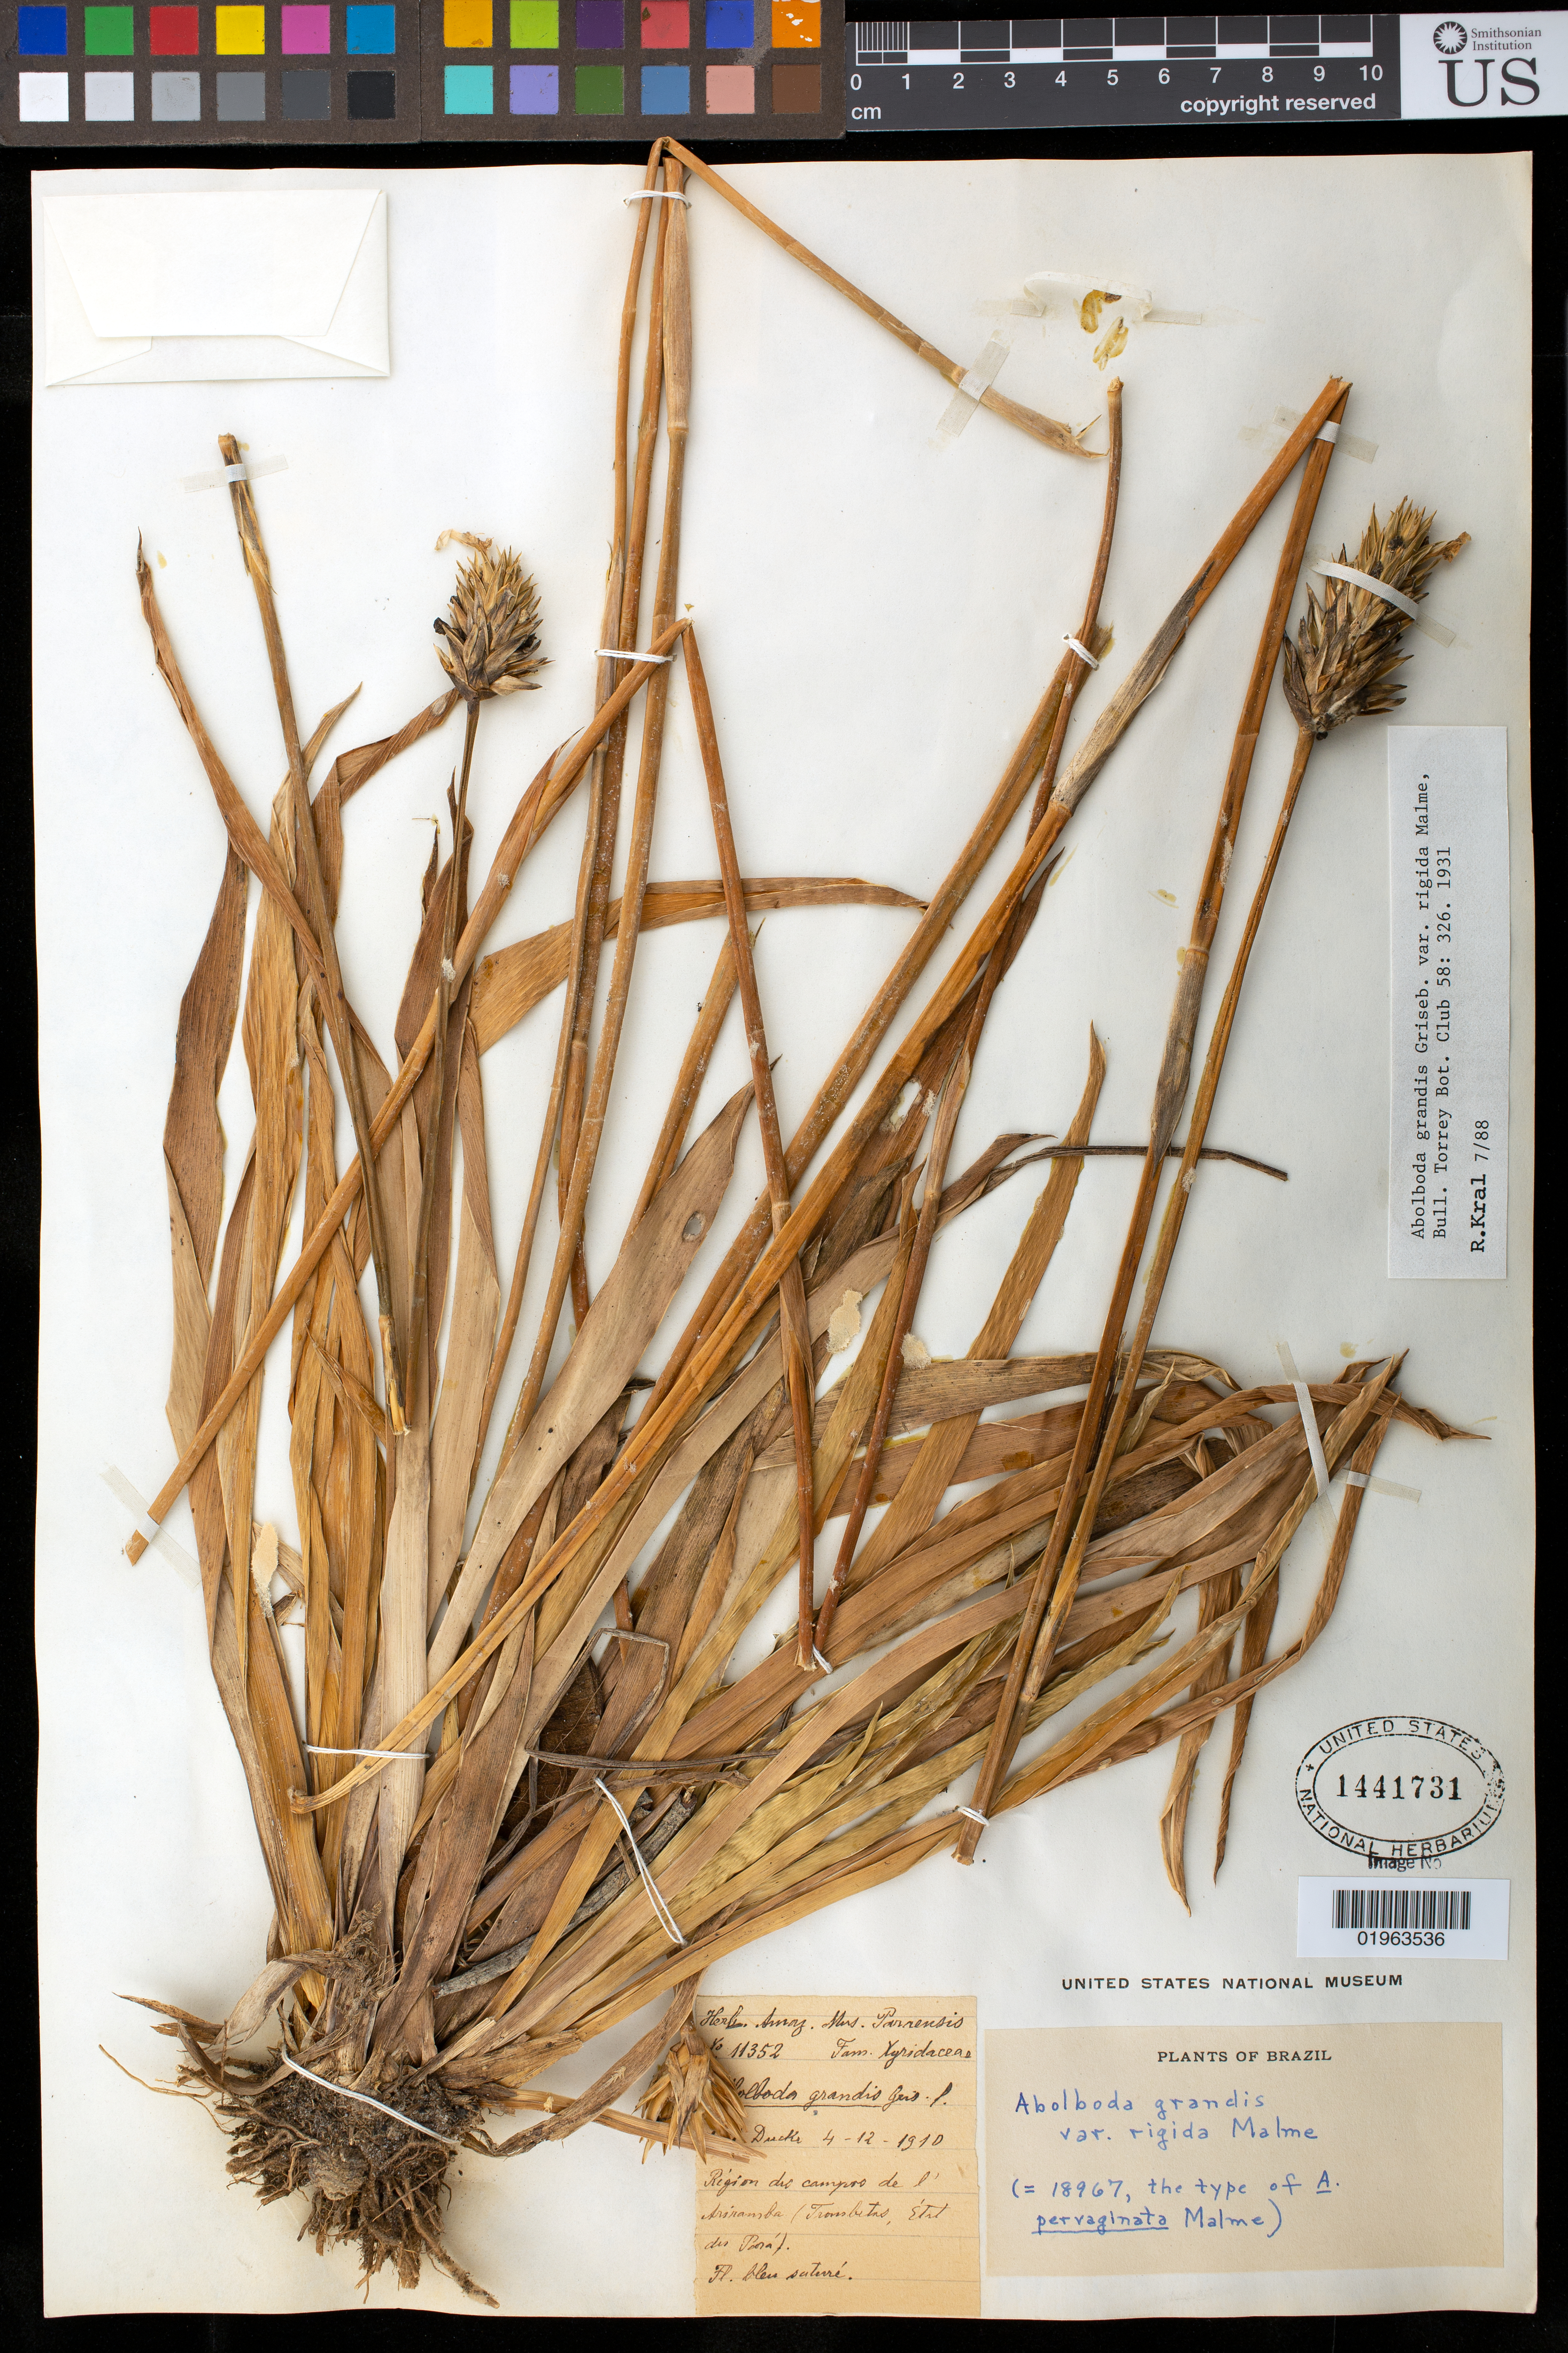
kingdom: Plantae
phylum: Tracheophyta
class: Liliopsida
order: Poales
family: Xyridaceae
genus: Abolboda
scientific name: Abolboda grandis var. rigida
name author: Malme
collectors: A. Ducke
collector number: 11352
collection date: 1910-12-04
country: Brazil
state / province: Pará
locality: Région des campos de l'Ariramba, Trombetas, État de Pará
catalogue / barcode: US 1441731